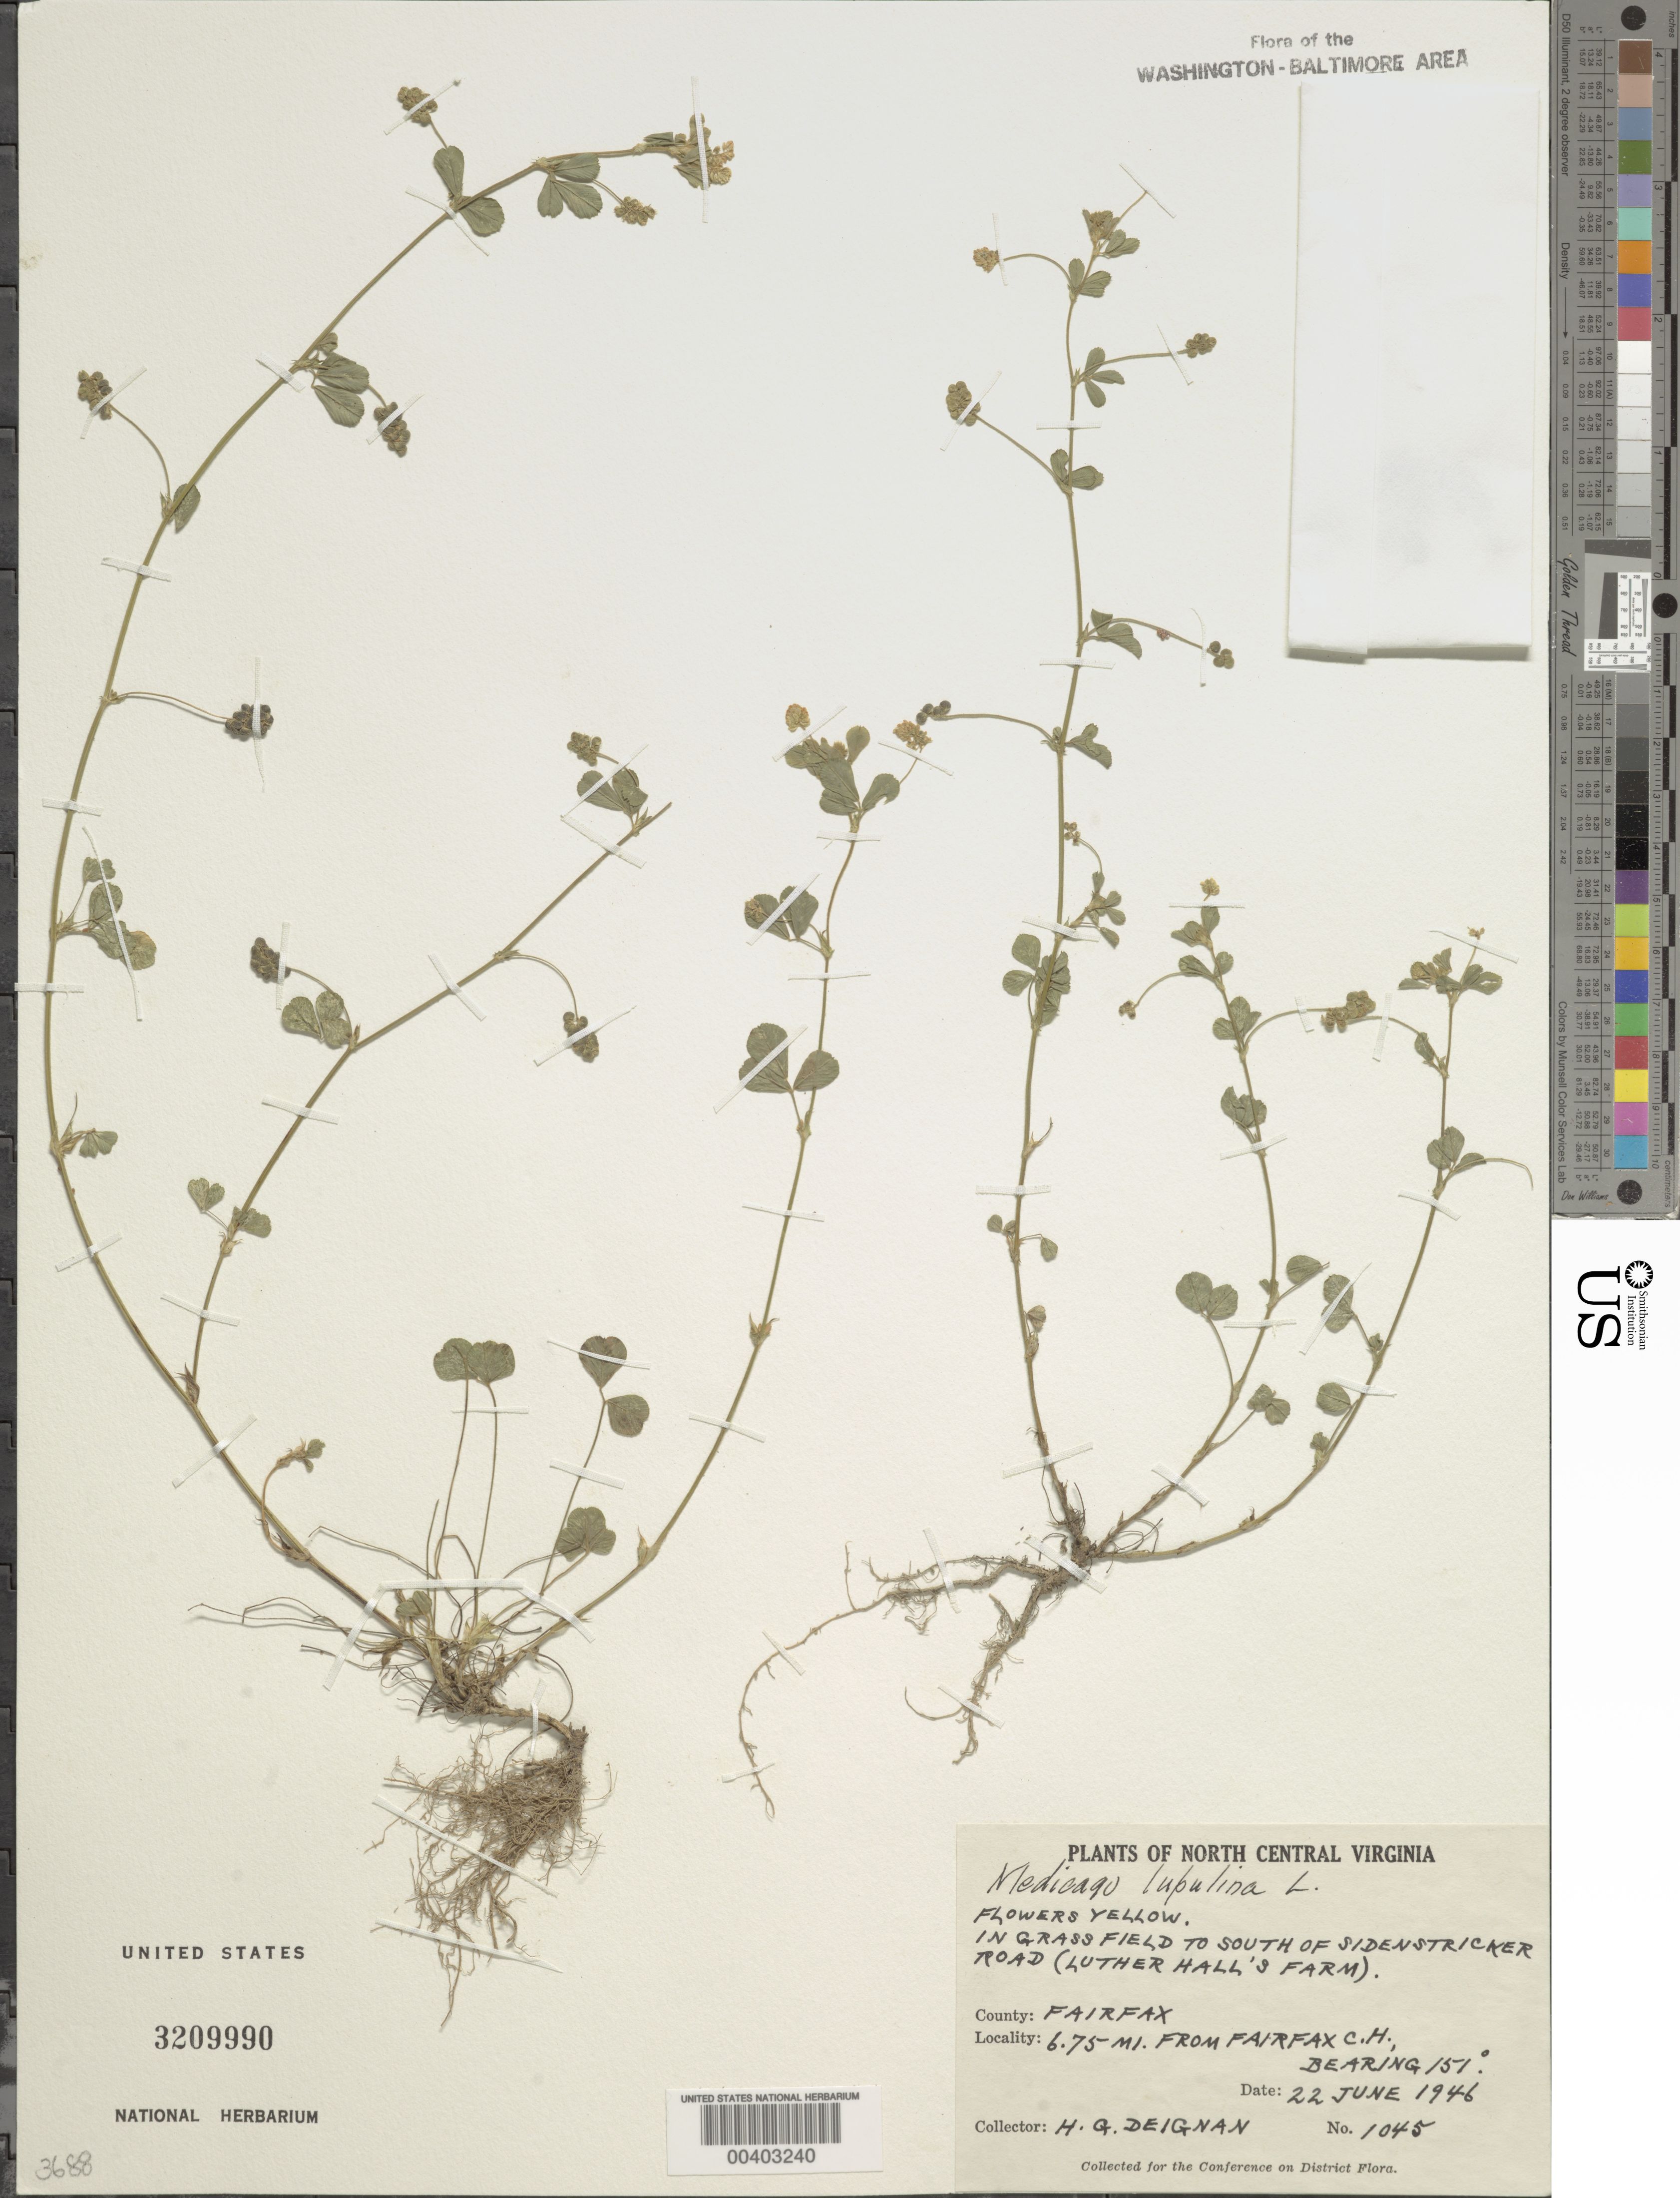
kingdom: Plantae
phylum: Tracheophyta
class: Magnoliopsida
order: Fabales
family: Fabaceae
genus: Medicago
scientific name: Medicago lupulina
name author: L.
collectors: H. Deignan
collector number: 1045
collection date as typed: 22 Jun 1946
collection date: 1946-06-22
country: United States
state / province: Virginia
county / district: Fairfax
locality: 6.75 mi. from Fairfax County Courthouse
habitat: In grass field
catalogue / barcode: US 3209990